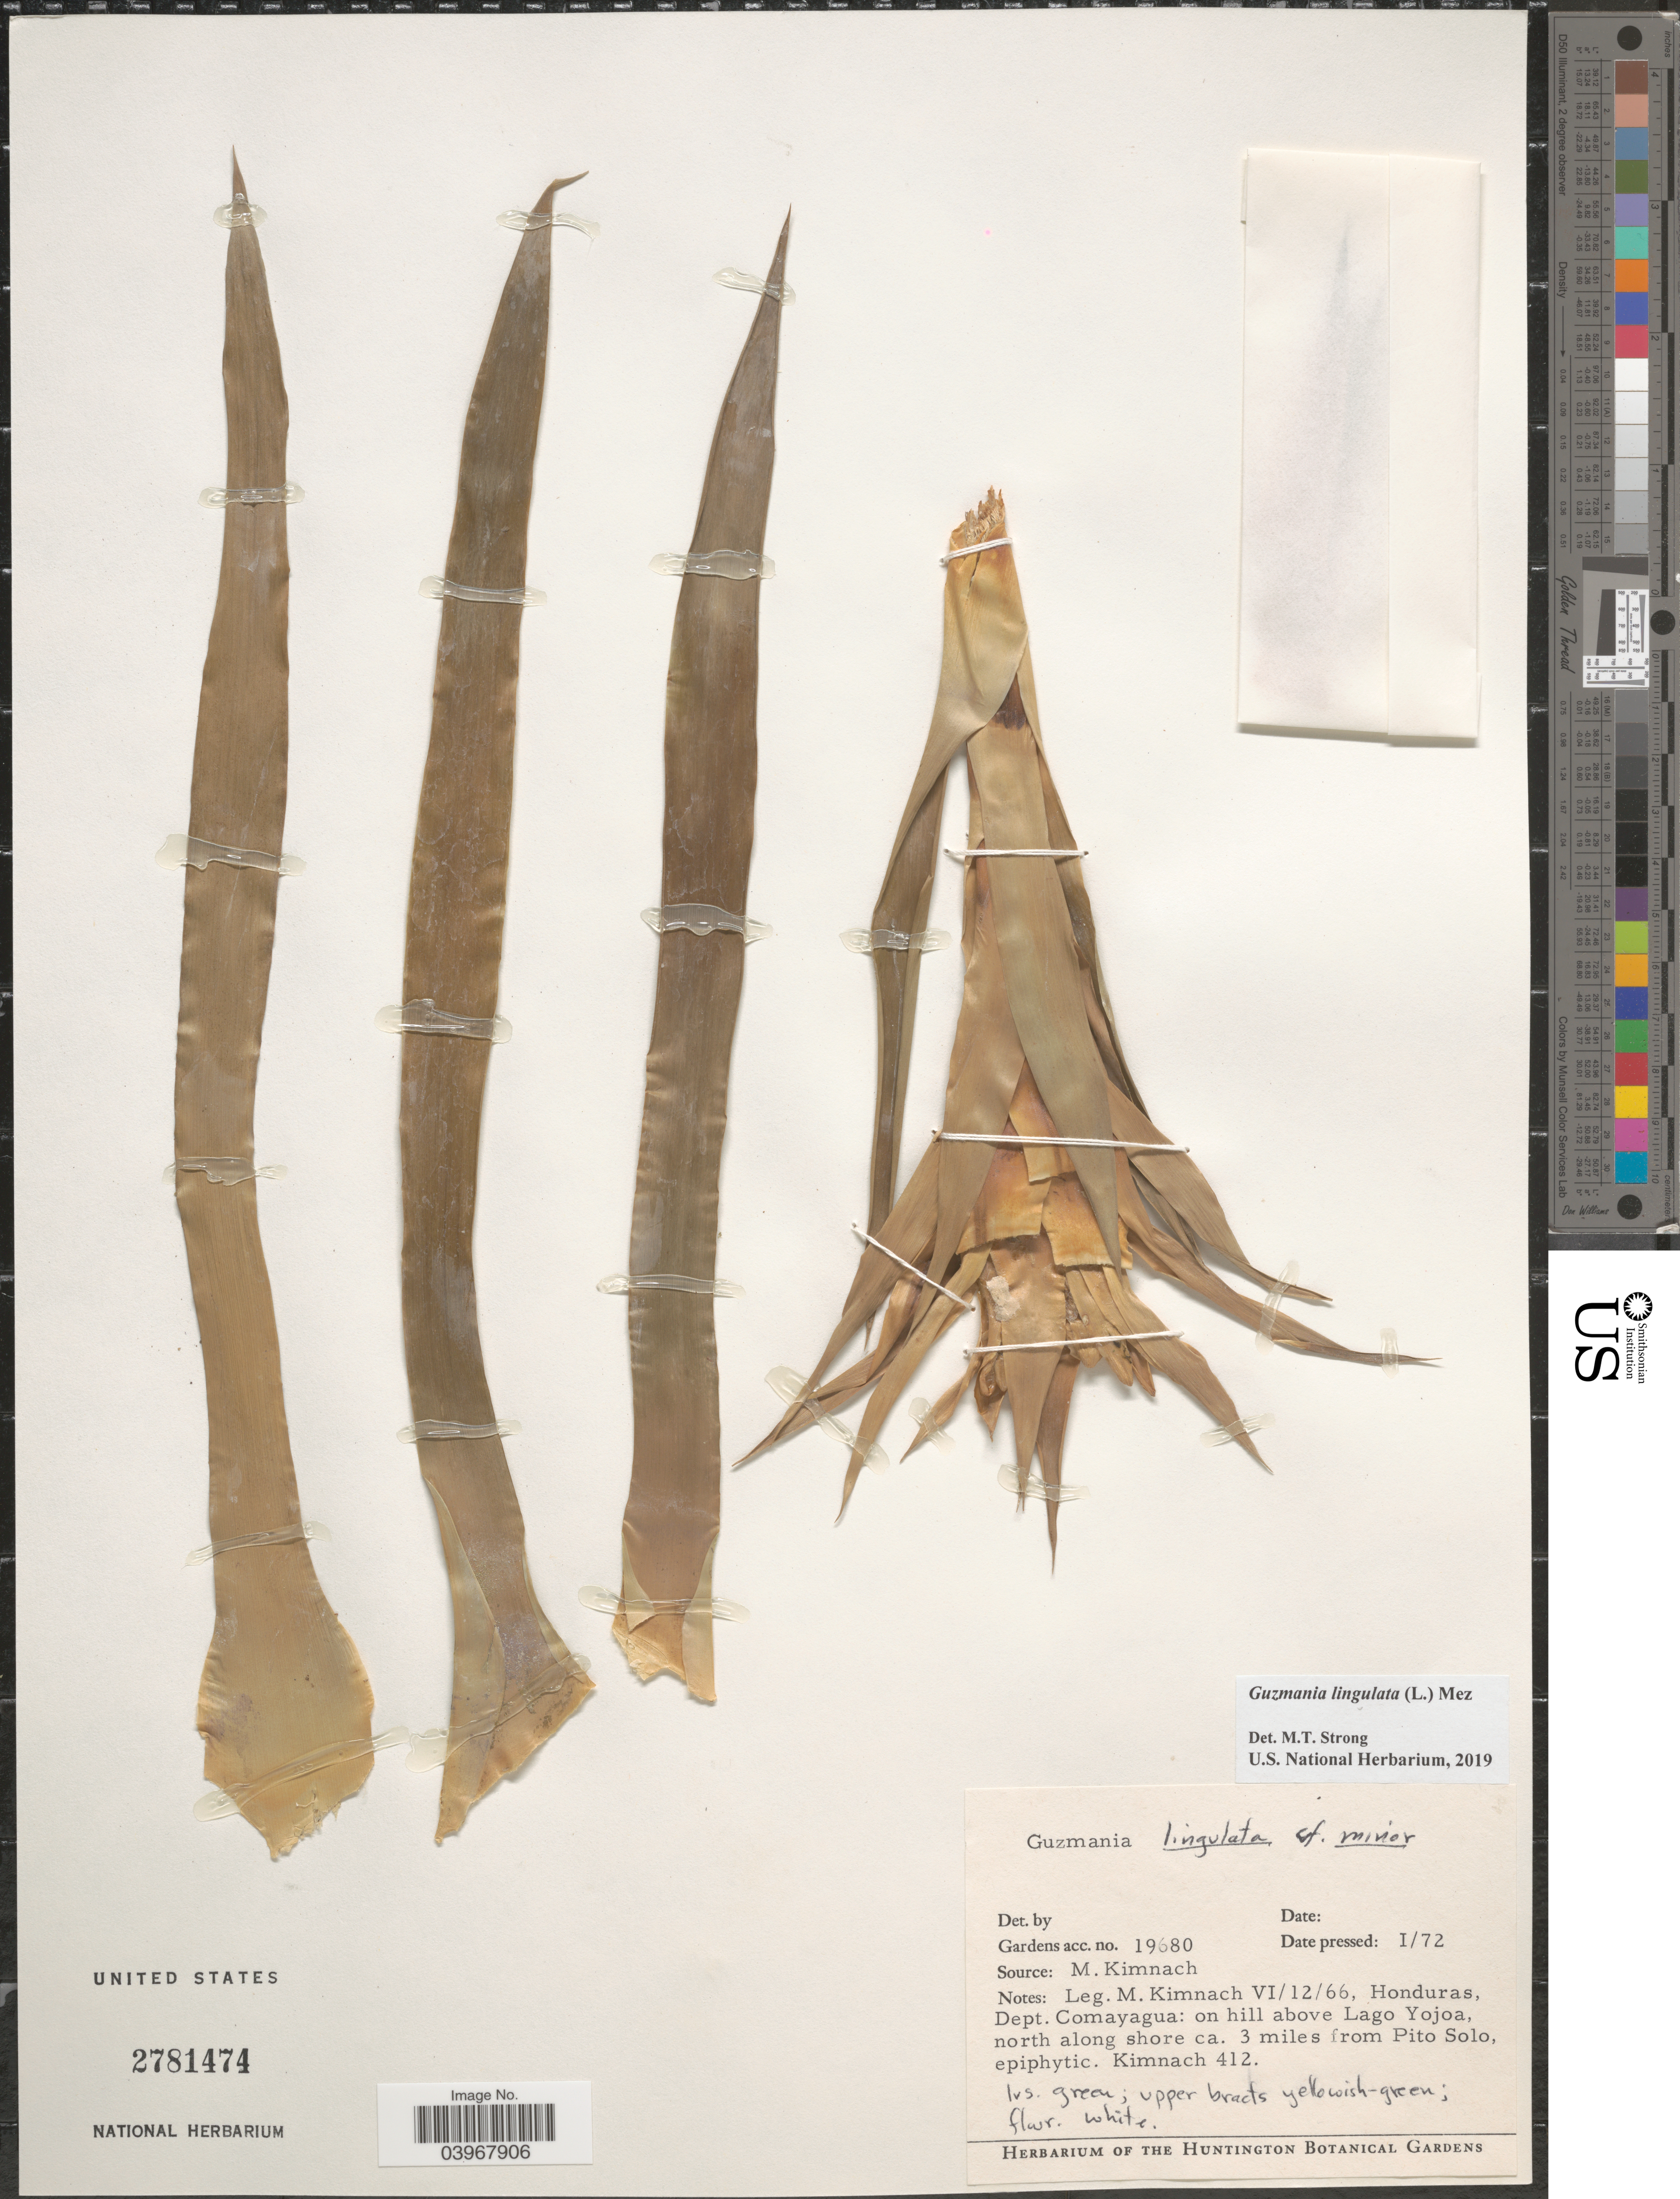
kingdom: Plantae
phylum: Tracheophyta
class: Liliopsida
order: Poales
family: Bromeliaceae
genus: Guzmania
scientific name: Guzmania lingulata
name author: (L.) Mez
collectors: M. W. Kimnach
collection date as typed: Transcribed d/m/y: /1/72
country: United States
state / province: California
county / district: Los Angeles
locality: Herbarium of the Huntington Botanical Gardens.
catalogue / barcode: US 2781474